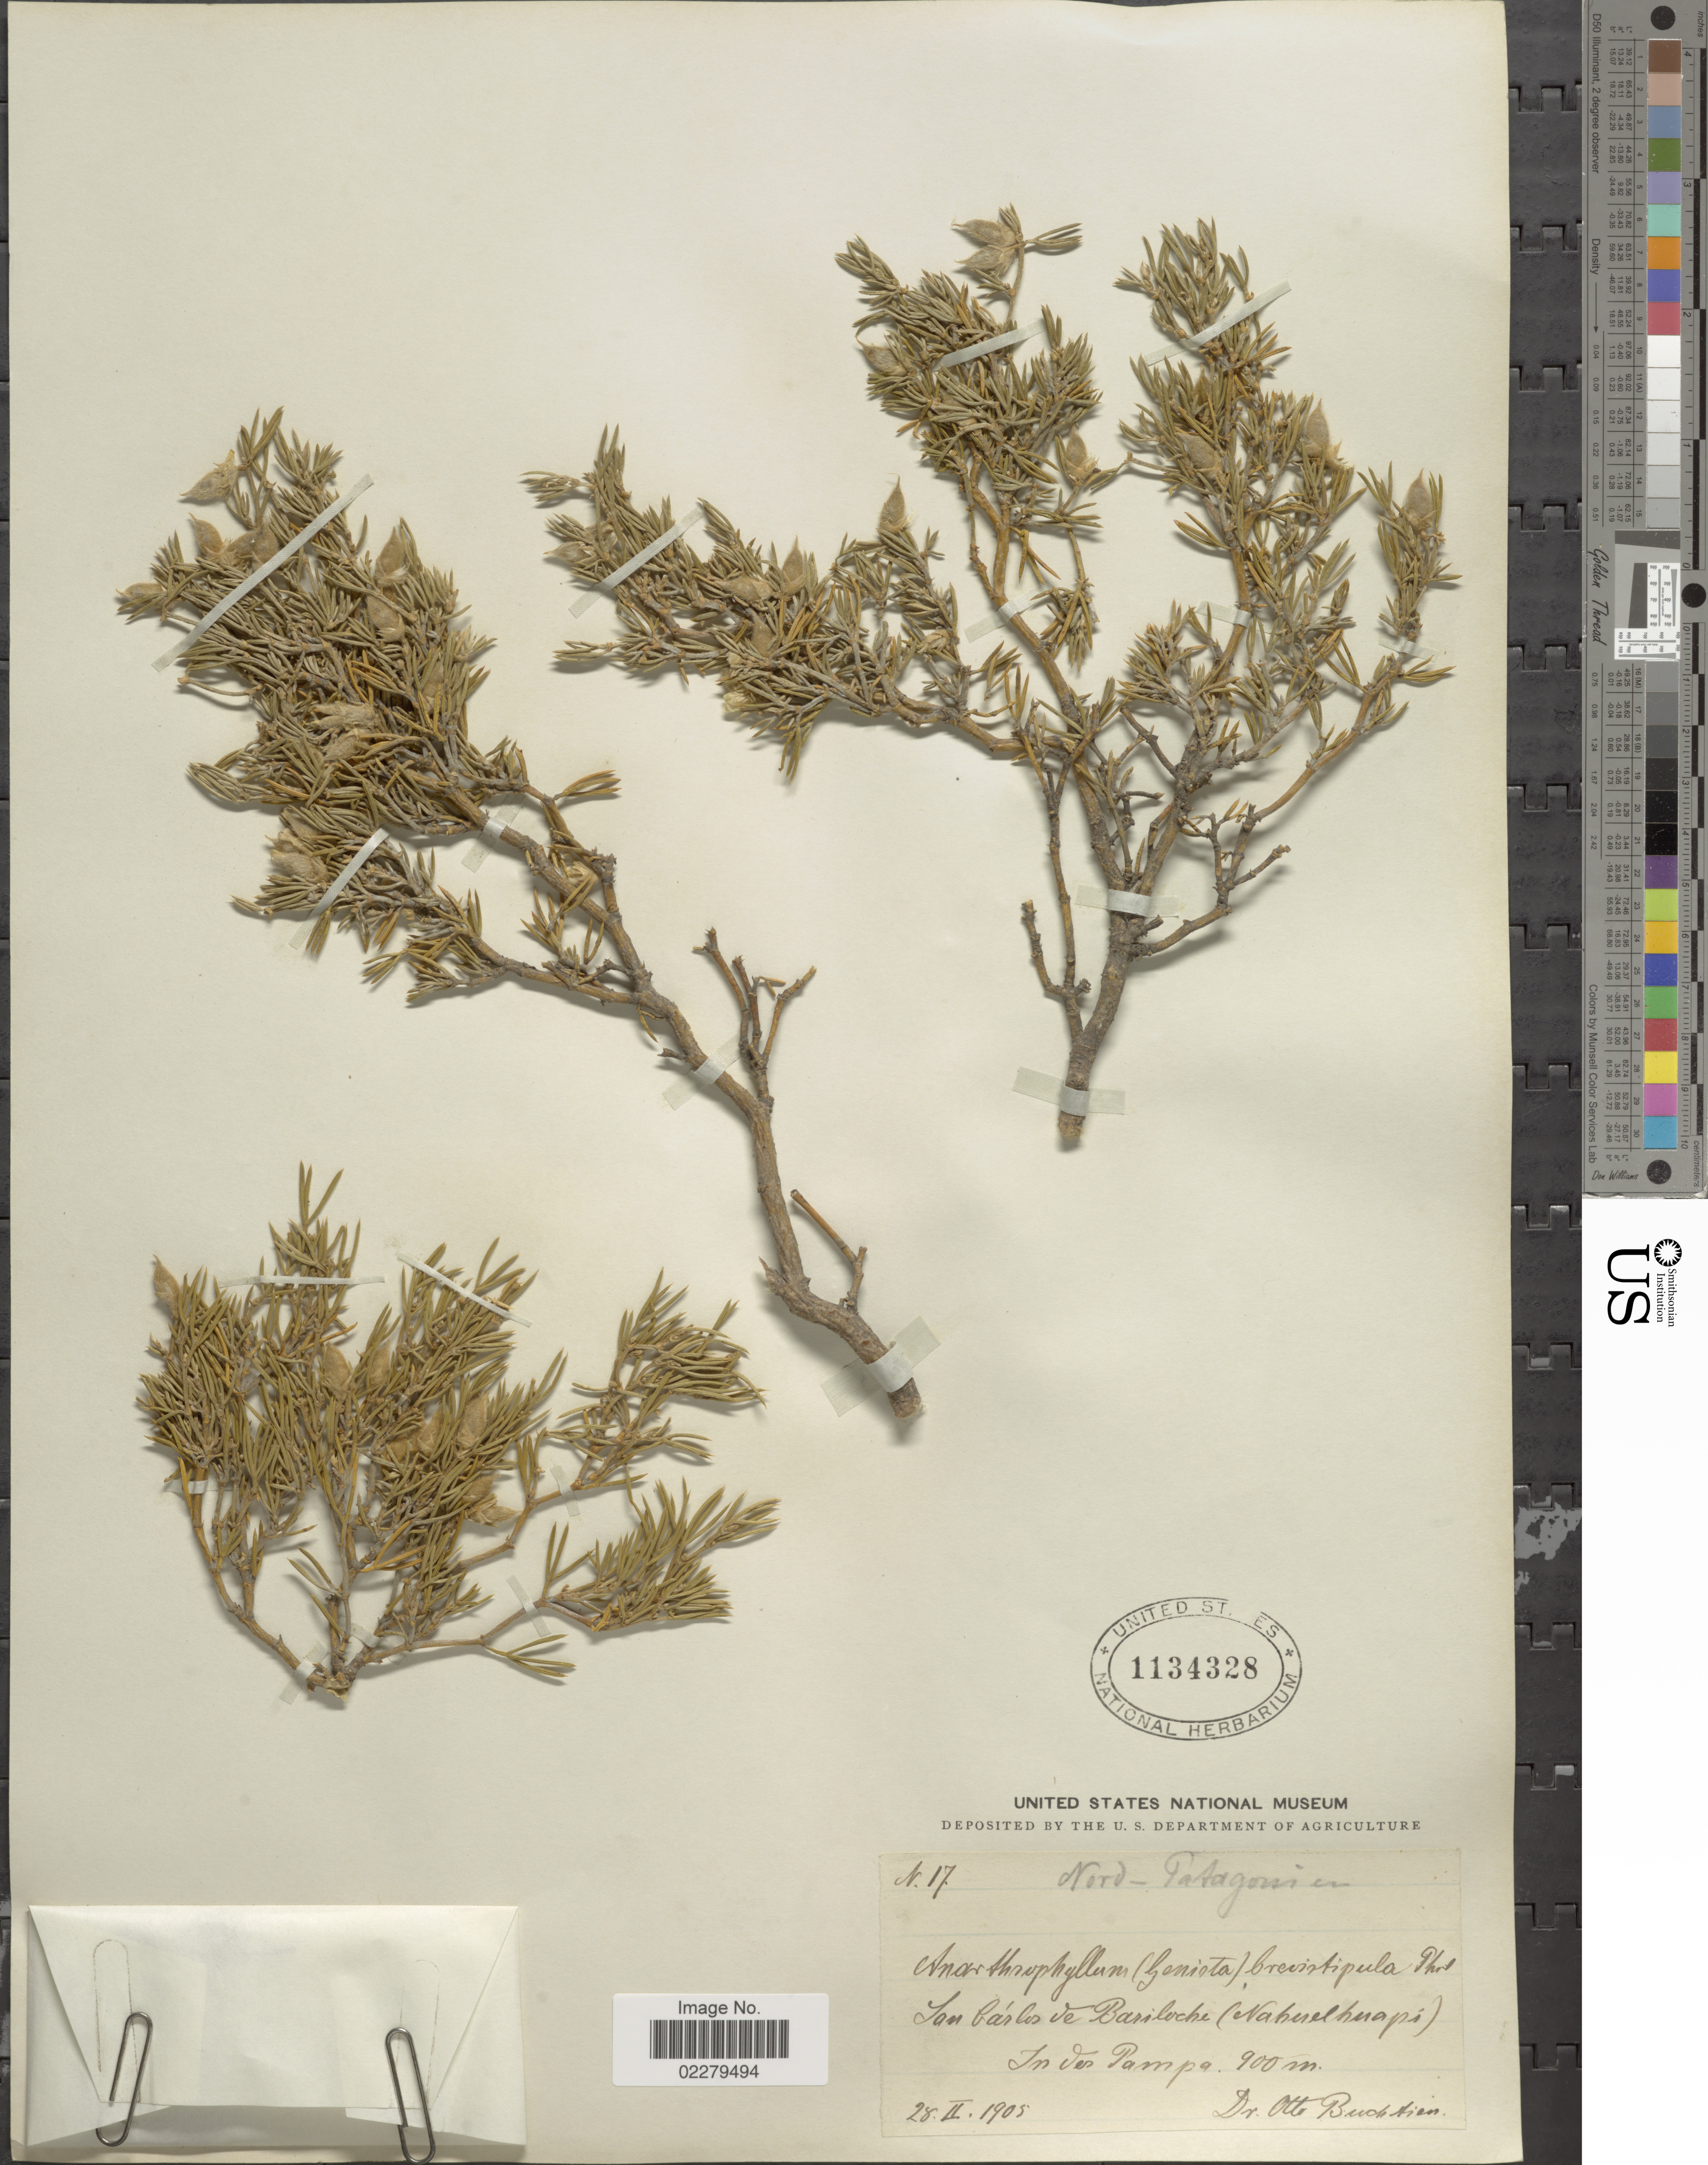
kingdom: Plantae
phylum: Tracheophyta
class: Magnoliopsida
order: Fabales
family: Fabaceae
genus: Anarthrophyllum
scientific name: Anarthrophyllum brevistipula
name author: Phil.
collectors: O. Buchtien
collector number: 17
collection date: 1905-02-28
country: Argentina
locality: San Carlos de Bariloche. (Nahuel huapi). In der Pampa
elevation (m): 900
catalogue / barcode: US 1134328